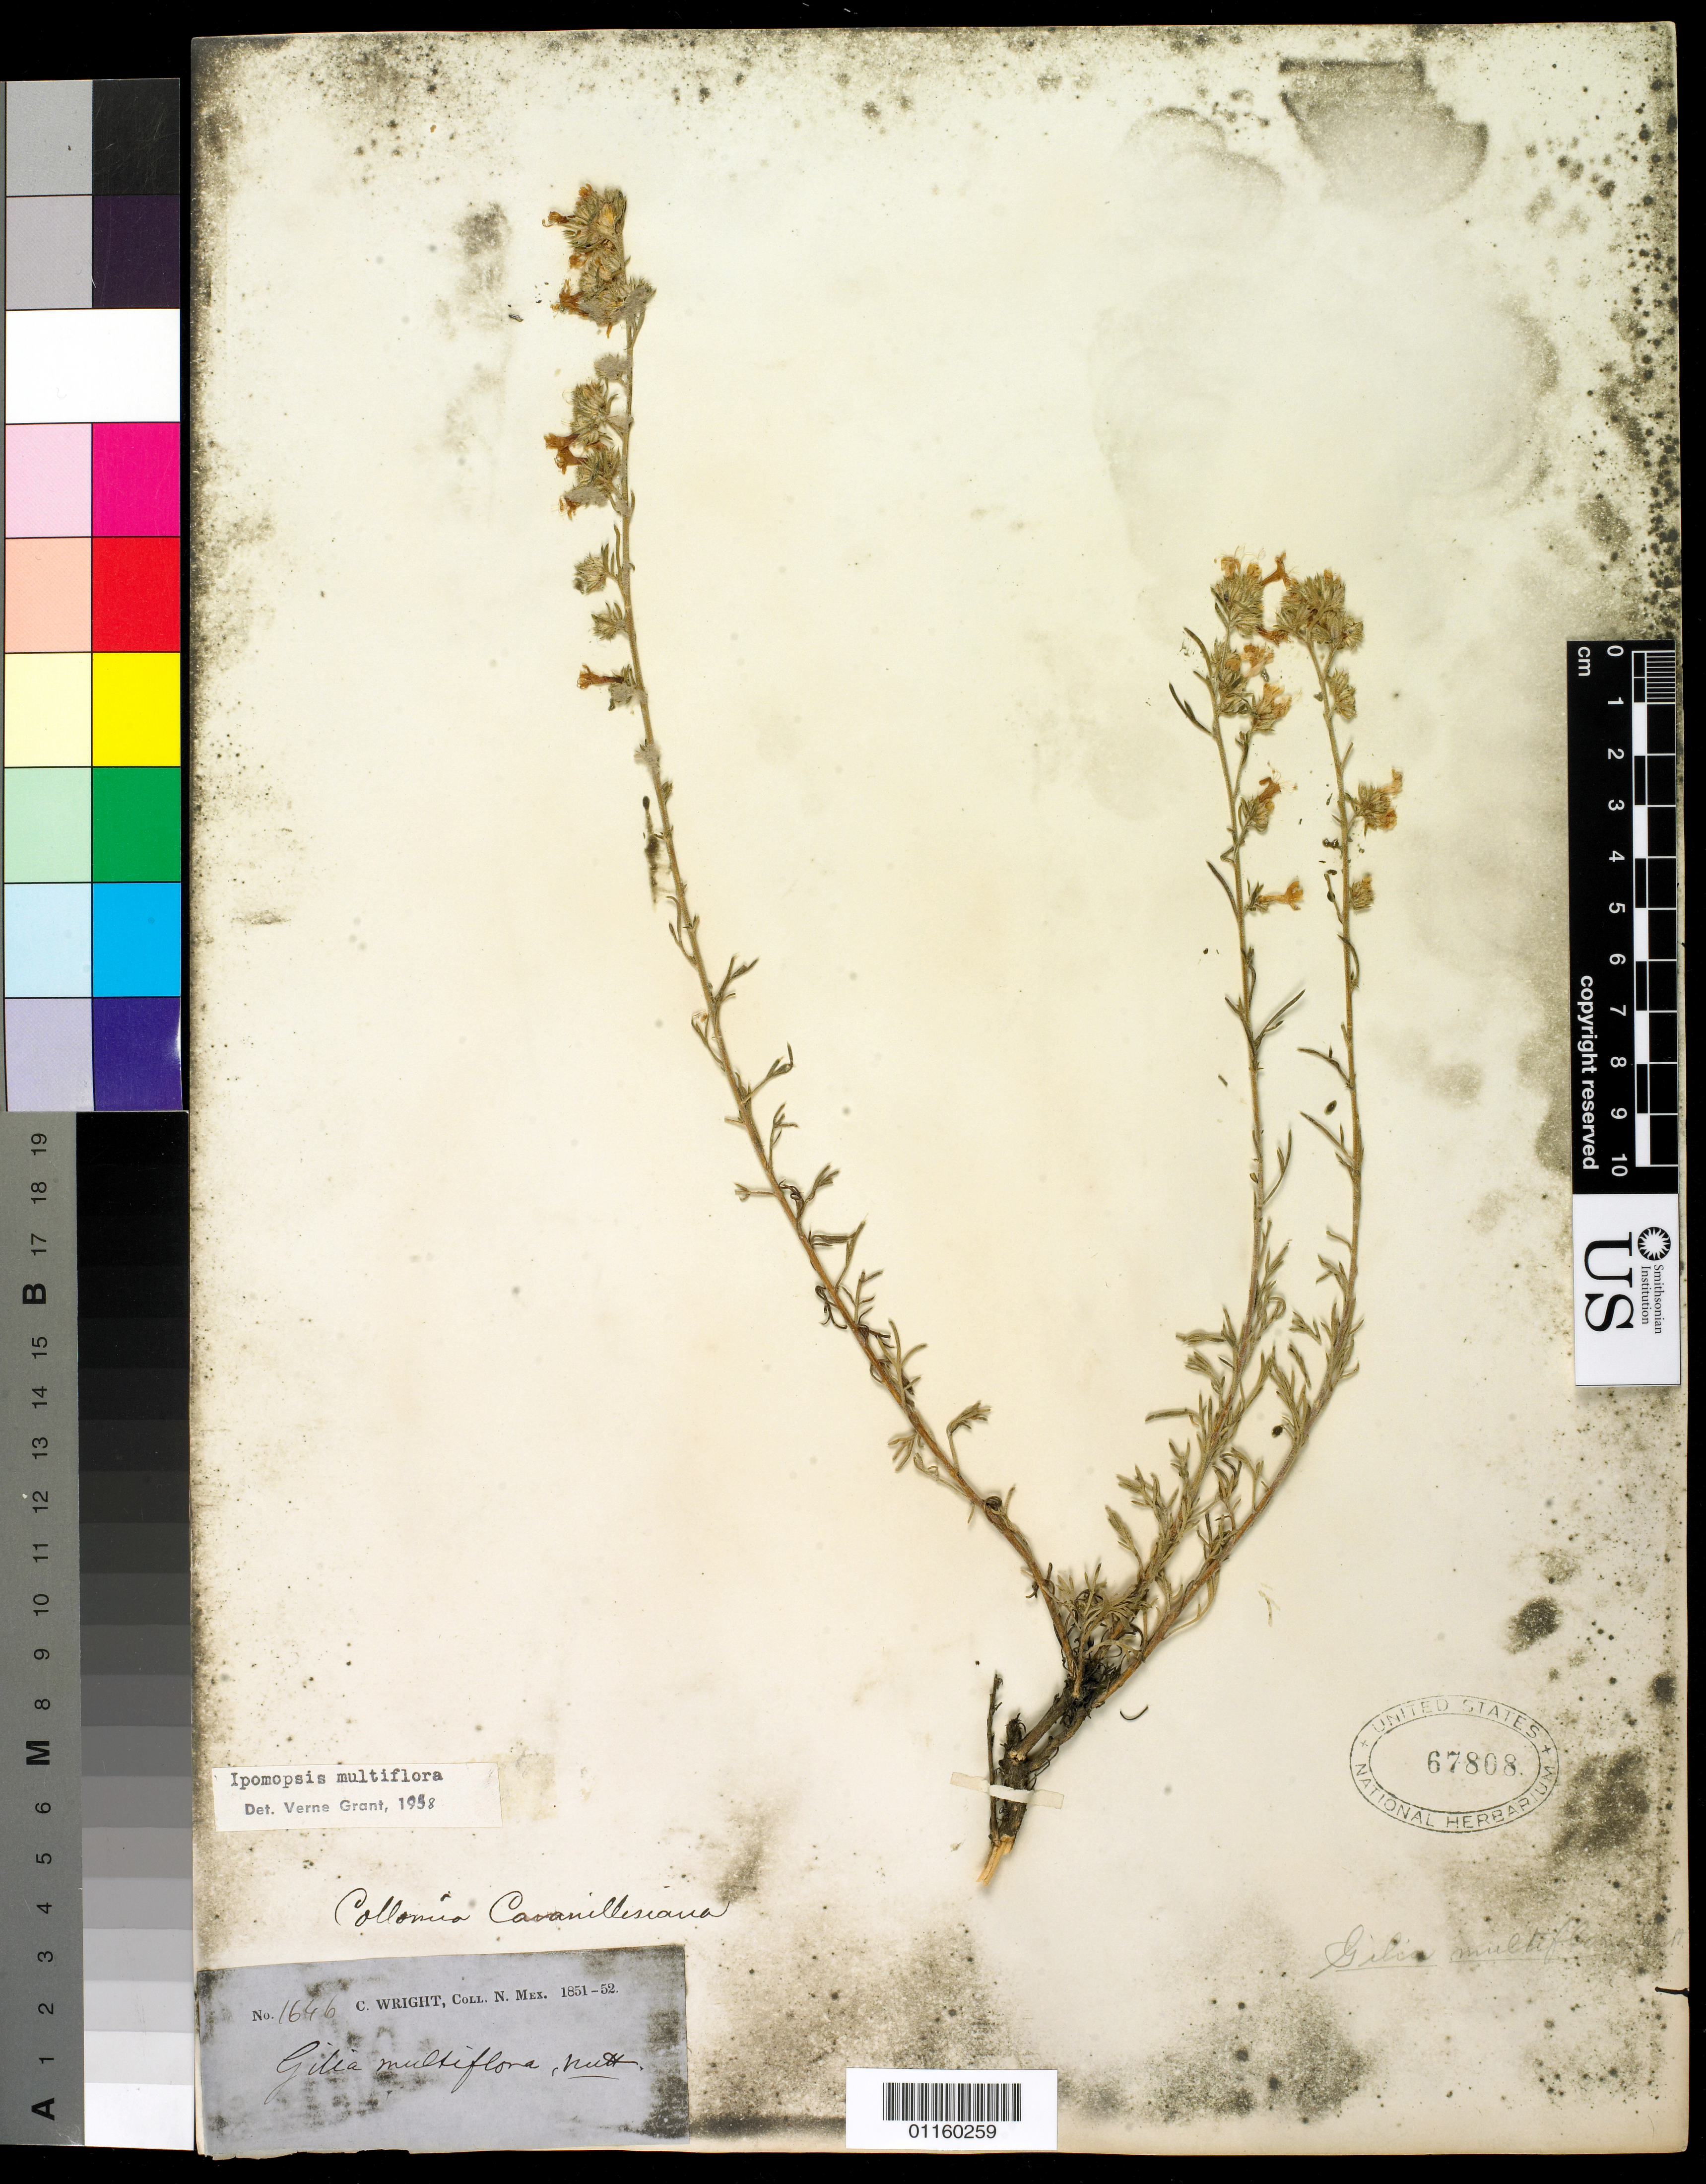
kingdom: Plantae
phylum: Tracheophyta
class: Magnoliopsida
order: Ericales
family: Polemoniaceae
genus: Ipomopsis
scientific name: Ipomopsis minutiflora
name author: (Benth.) V.E. Grant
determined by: Grant, V.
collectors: C. Wright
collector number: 1646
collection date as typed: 1851 to -- --- 1852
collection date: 1851/1852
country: United States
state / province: New Mexico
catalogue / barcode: US 67808